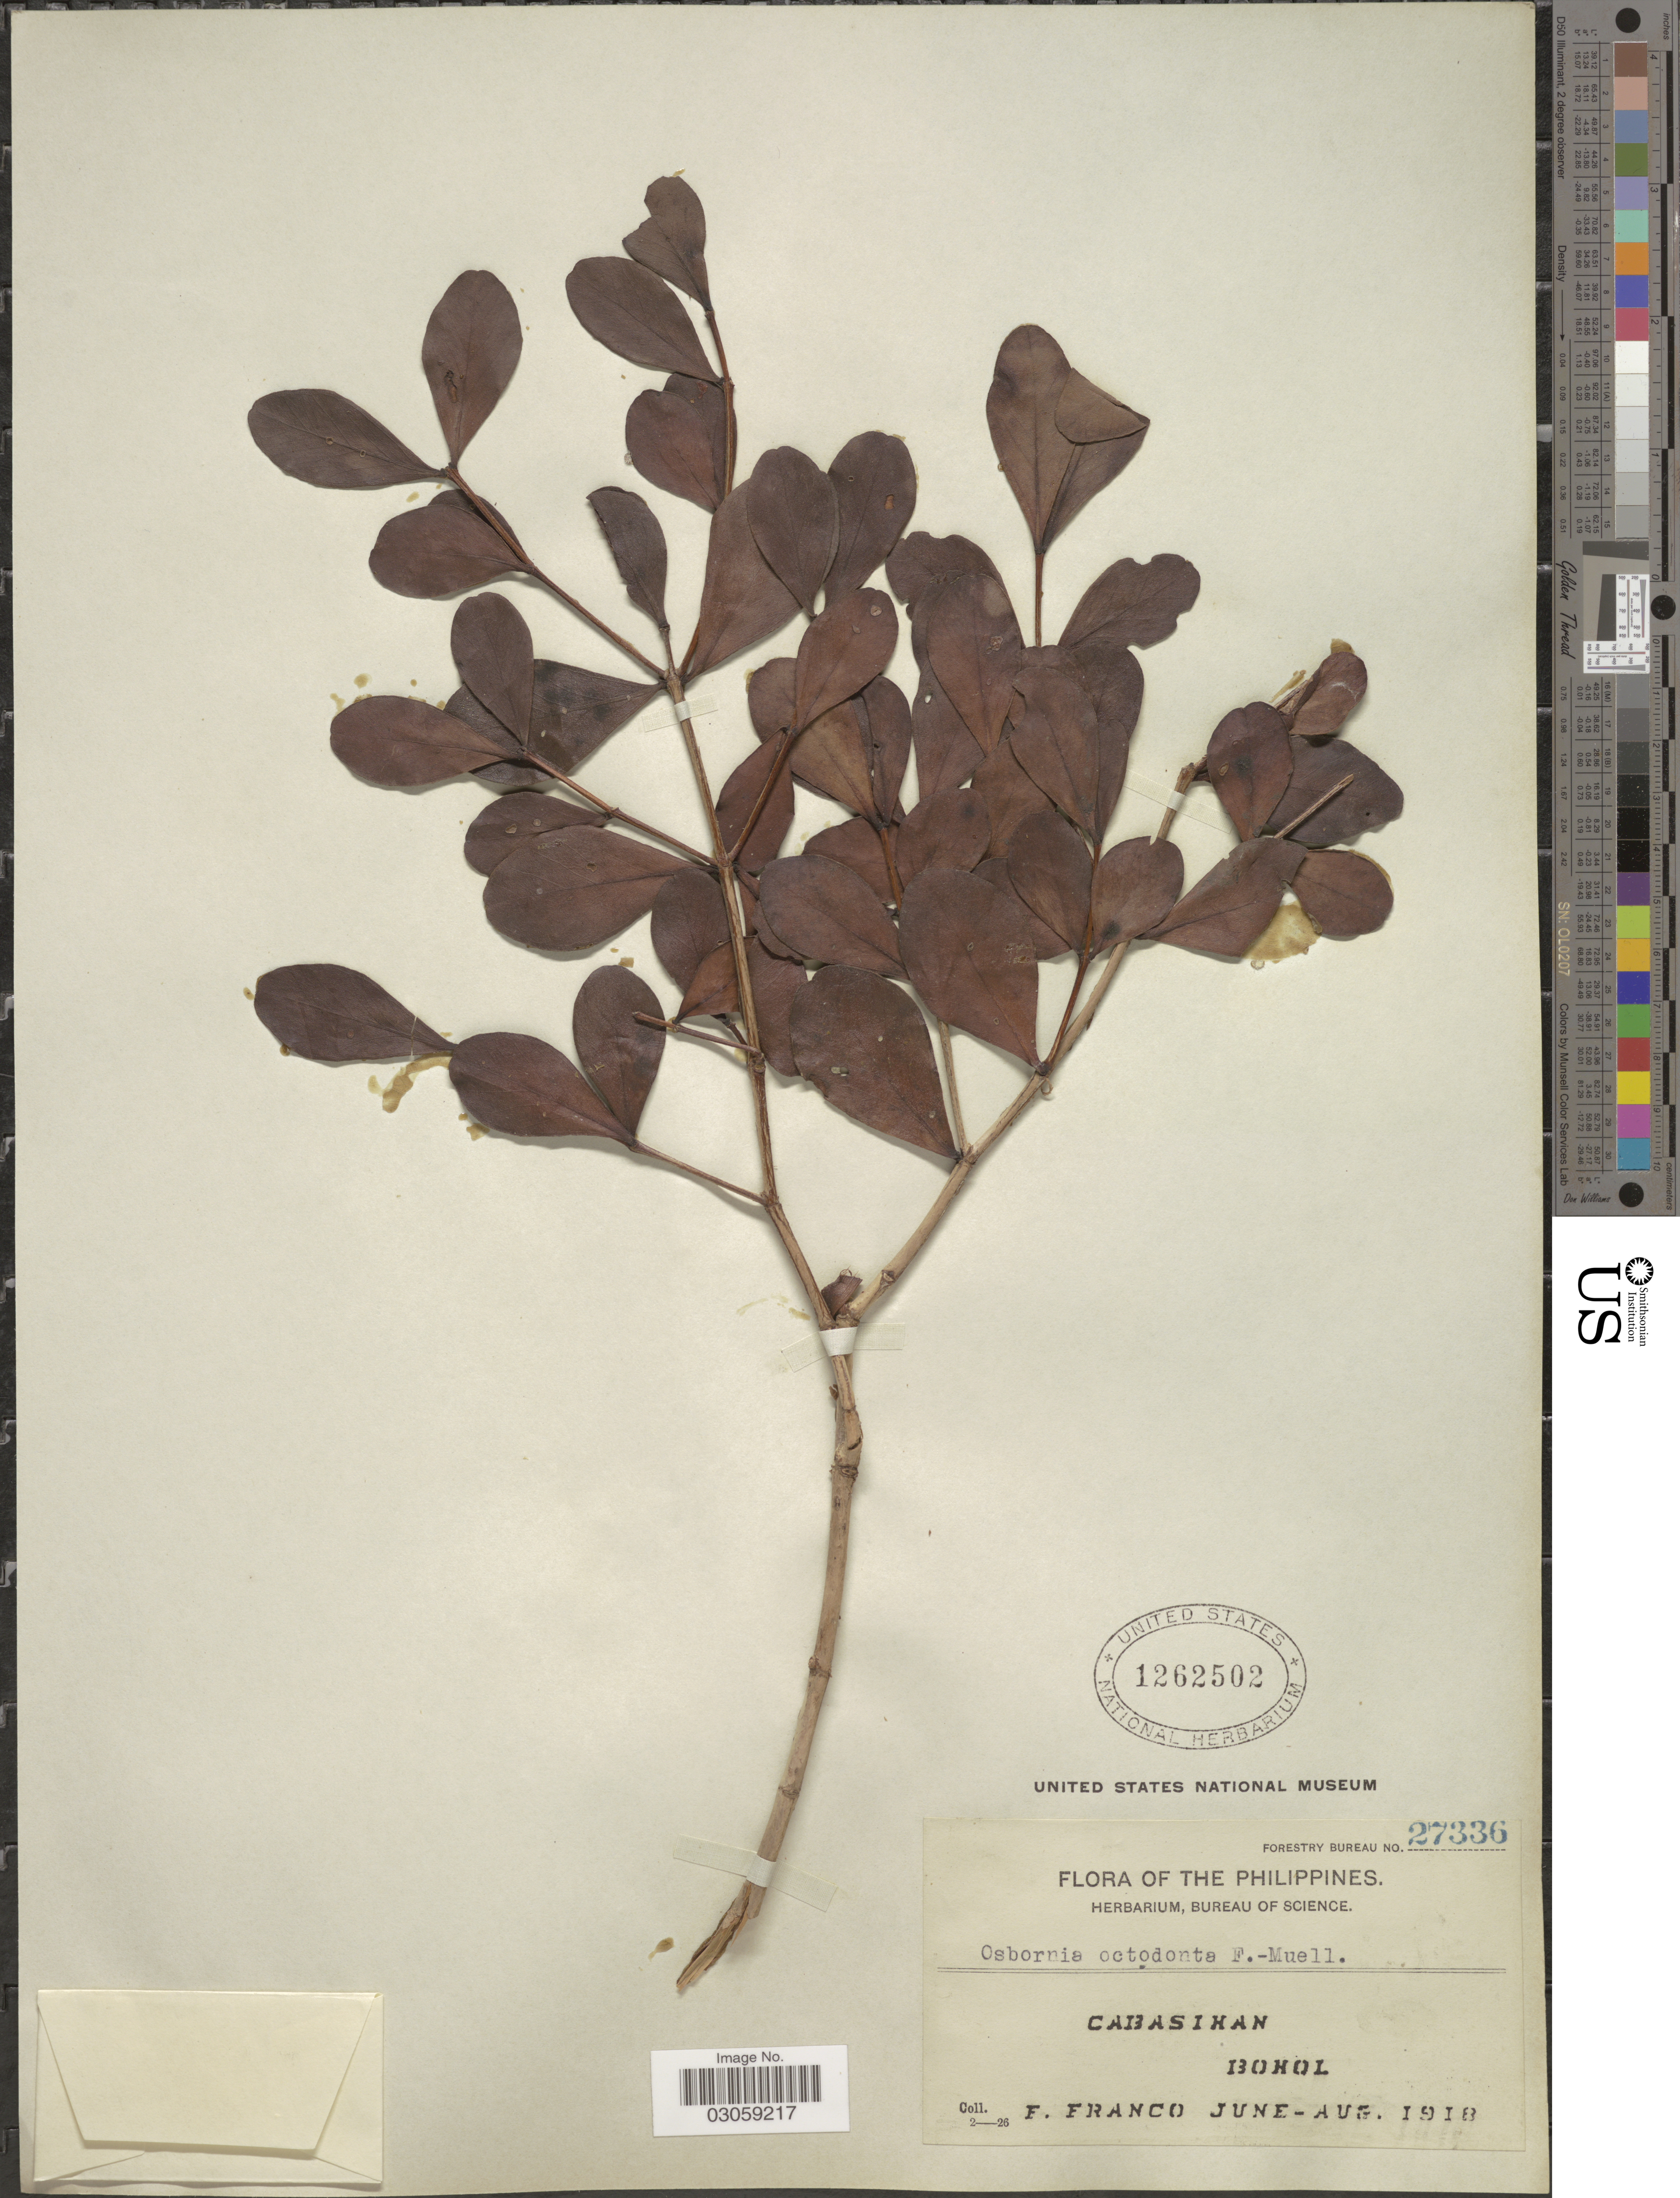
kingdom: Plantae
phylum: Tracheophyta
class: Magnoliopsida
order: Myrtales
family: Myrtaceae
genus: Osbornia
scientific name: Osbornia octodonta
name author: F. Muell.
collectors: F. Franco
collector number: Forestry Bureau 27336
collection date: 1918-06/1918-08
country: Philippines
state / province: Central Visayas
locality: Cabasihan. Bohol.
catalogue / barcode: US 1262502